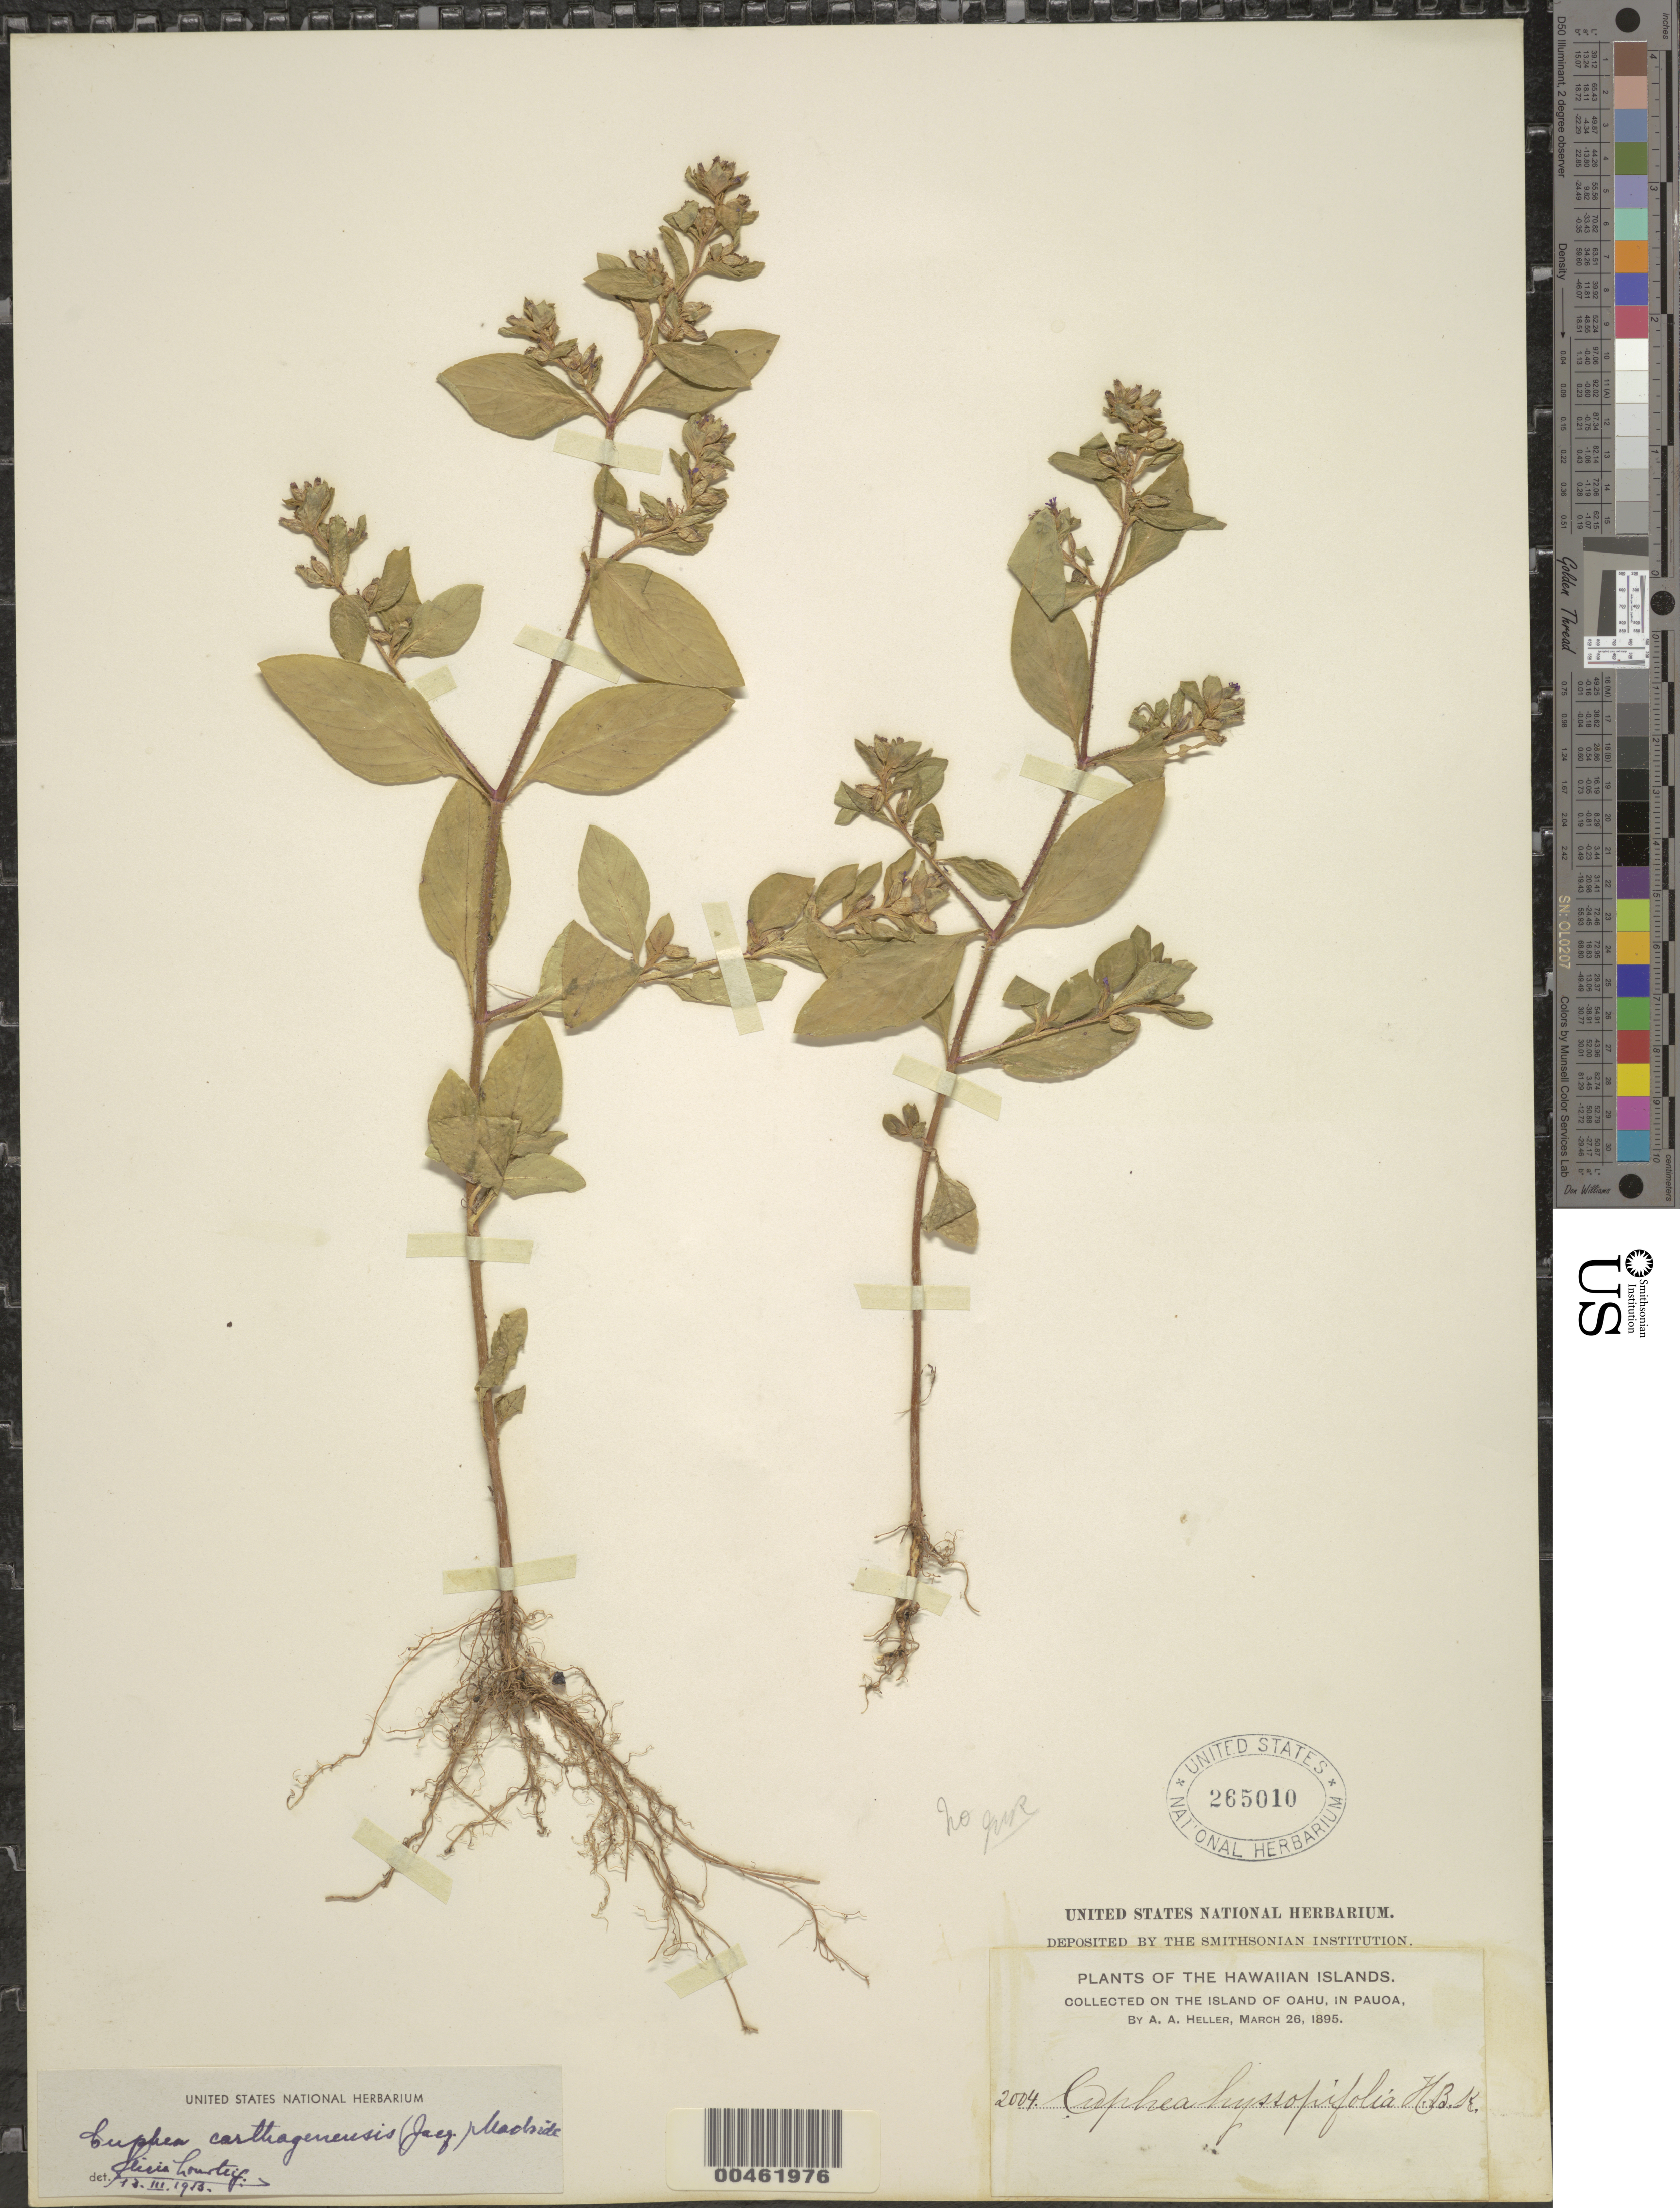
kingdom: Plantae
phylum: Tracheophyta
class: Magnoliopsida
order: Myrtales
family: Lythraceae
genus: Cuphea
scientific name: Cuphea carthagenensis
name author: (Jacq.) J.F. Macbr.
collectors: A. A. Heller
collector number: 2004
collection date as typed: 26 Mar 1895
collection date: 1895-03-26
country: United States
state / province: Hawaii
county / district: Honolulu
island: Oahu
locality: In Pauoa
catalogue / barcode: US 265010